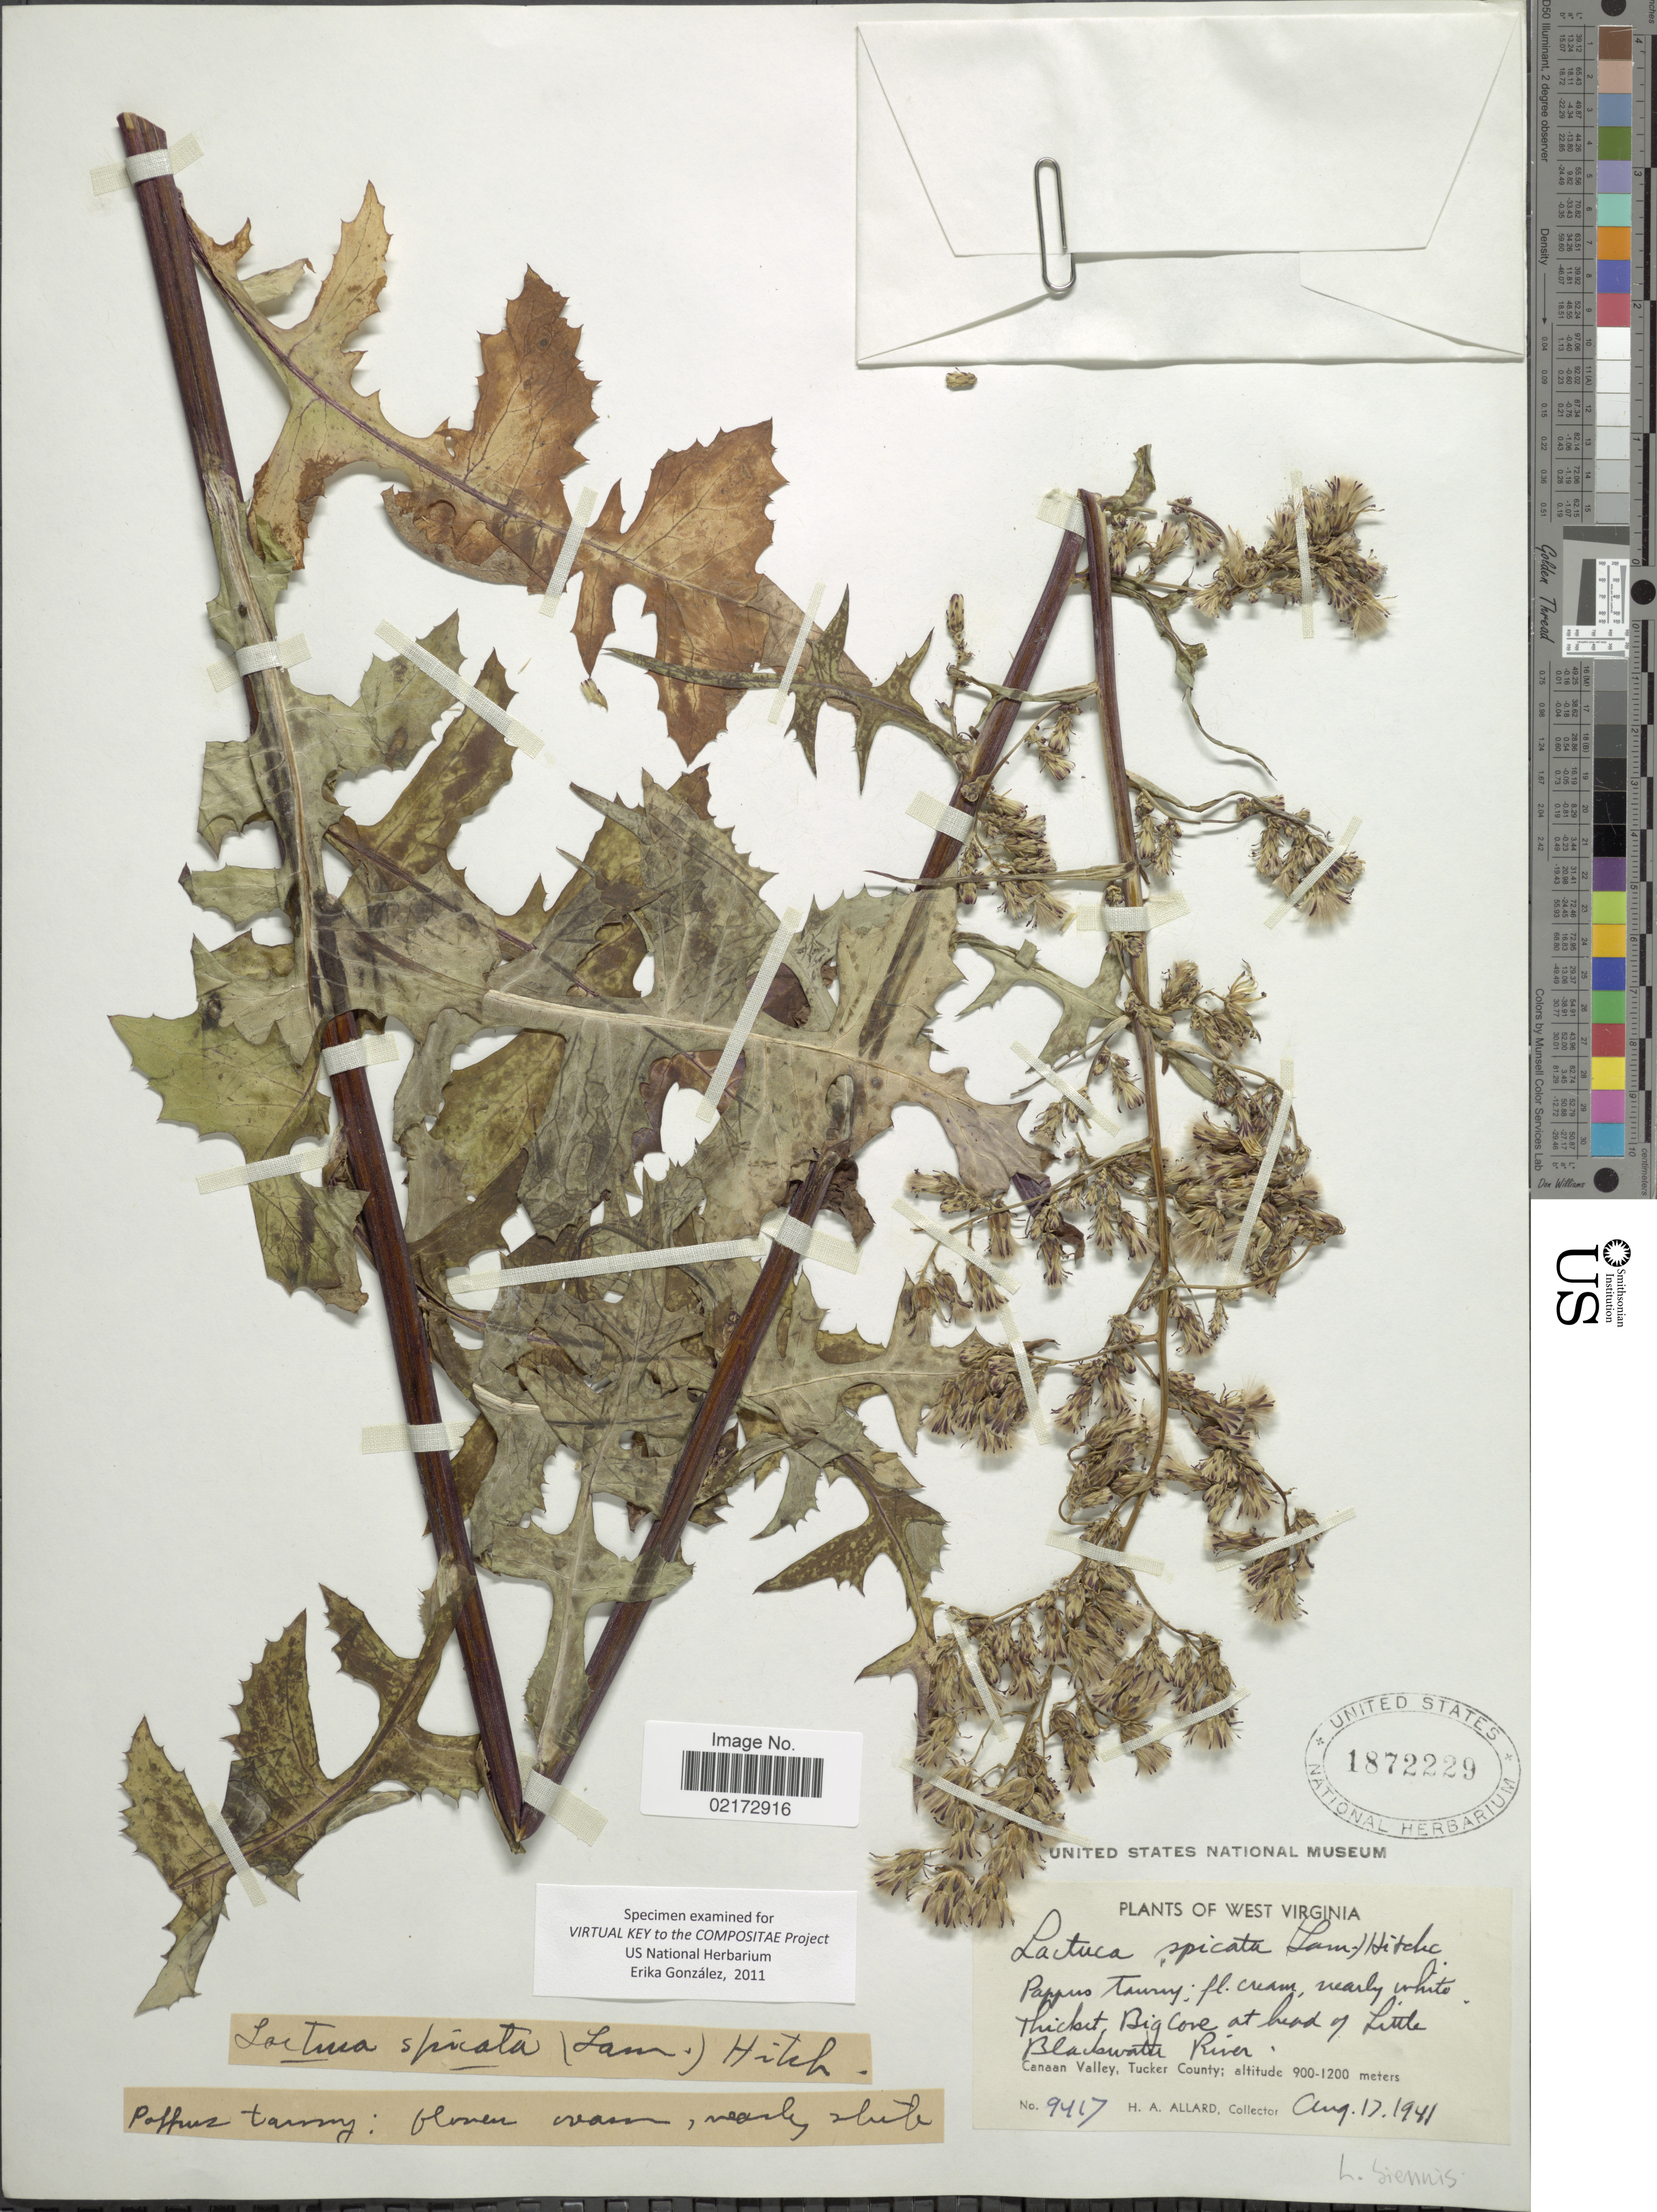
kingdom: Plantae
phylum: Tracheophyta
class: Magnoliopsida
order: Asterales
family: Asteraceae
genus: Lactuca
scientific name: Lactuca biennis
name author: (Moench) Fernald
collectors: H. A. Allard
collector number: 9417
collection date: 1941-08-17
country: United States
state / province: West Virginia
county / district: Tucker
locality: Big Cove, at head of Little Blackwater River, Canaan Valley, Tucker County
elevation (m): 900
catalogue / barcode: US 1872229